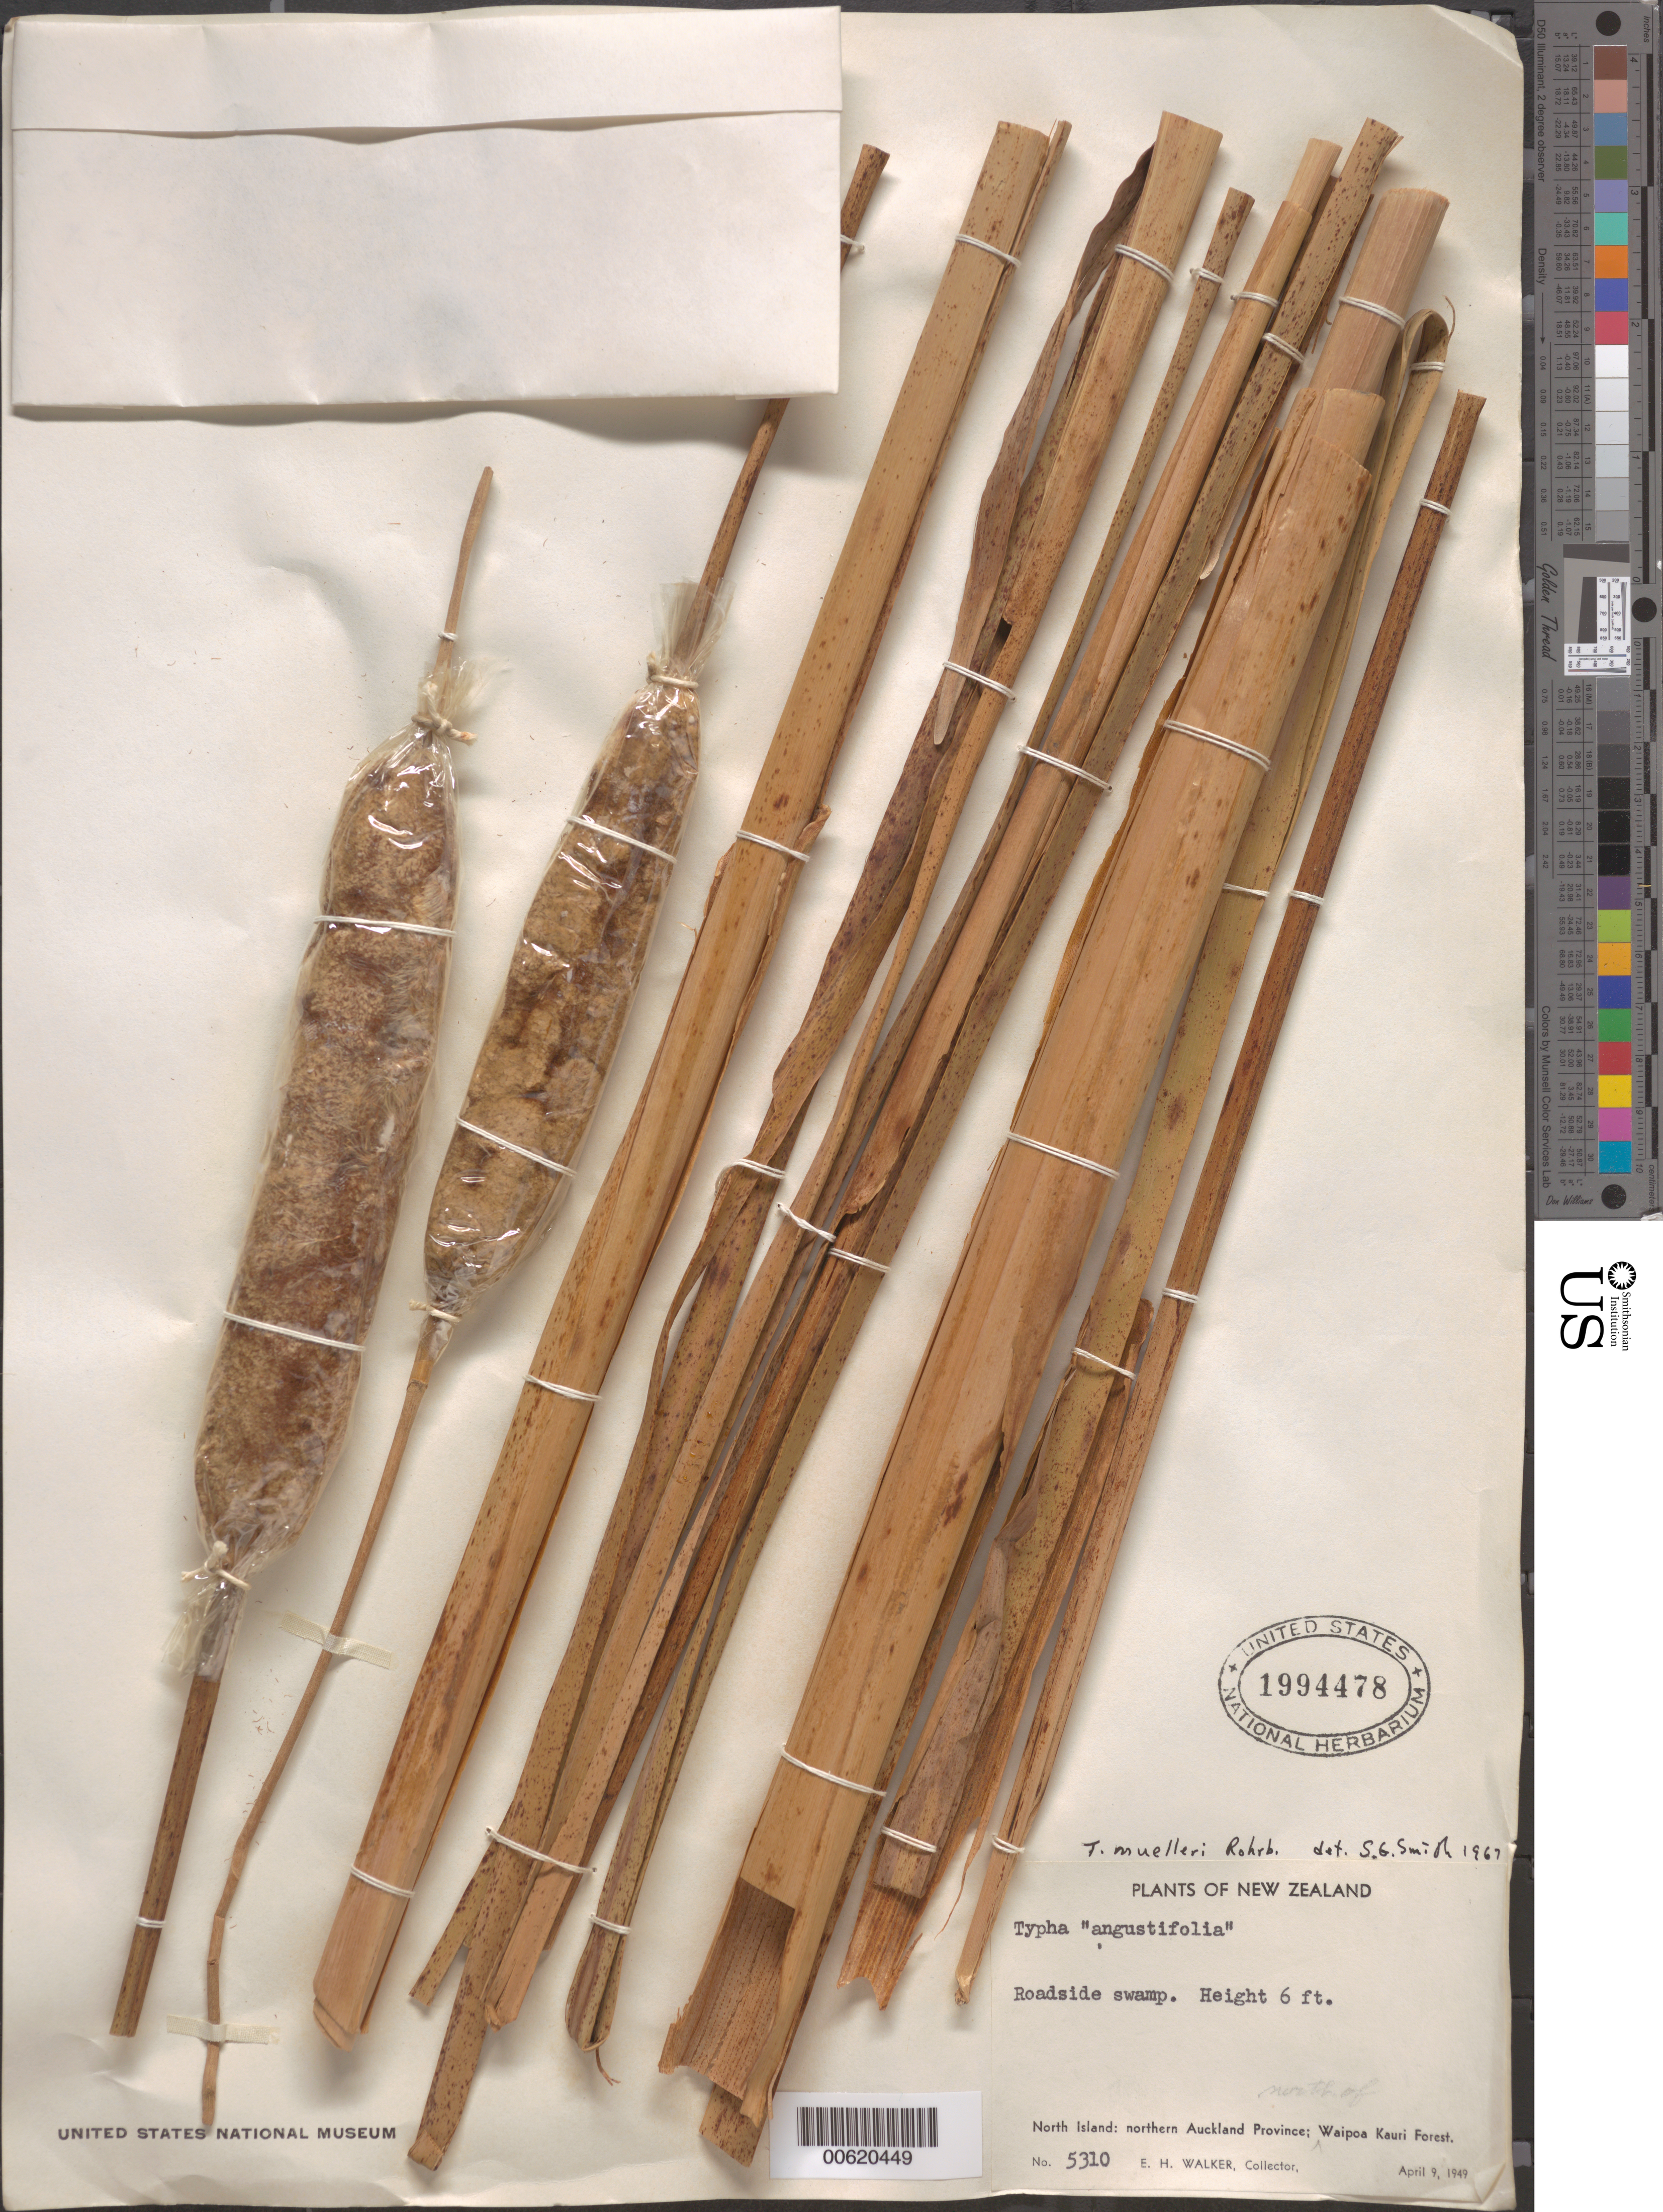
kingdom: Plantae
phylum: Tracheophyta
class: Liliopsida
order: Poales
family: Typhaceae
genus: Typha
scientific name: Typha muelleri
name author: Rohrb.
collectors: E. H. Walker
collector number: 5310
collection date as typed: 09 Apr 1949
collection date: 1949-04-09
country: New Zealand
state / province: Auckland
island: North Island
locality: Waipoa Kauri Forest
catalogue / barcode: US 1994478